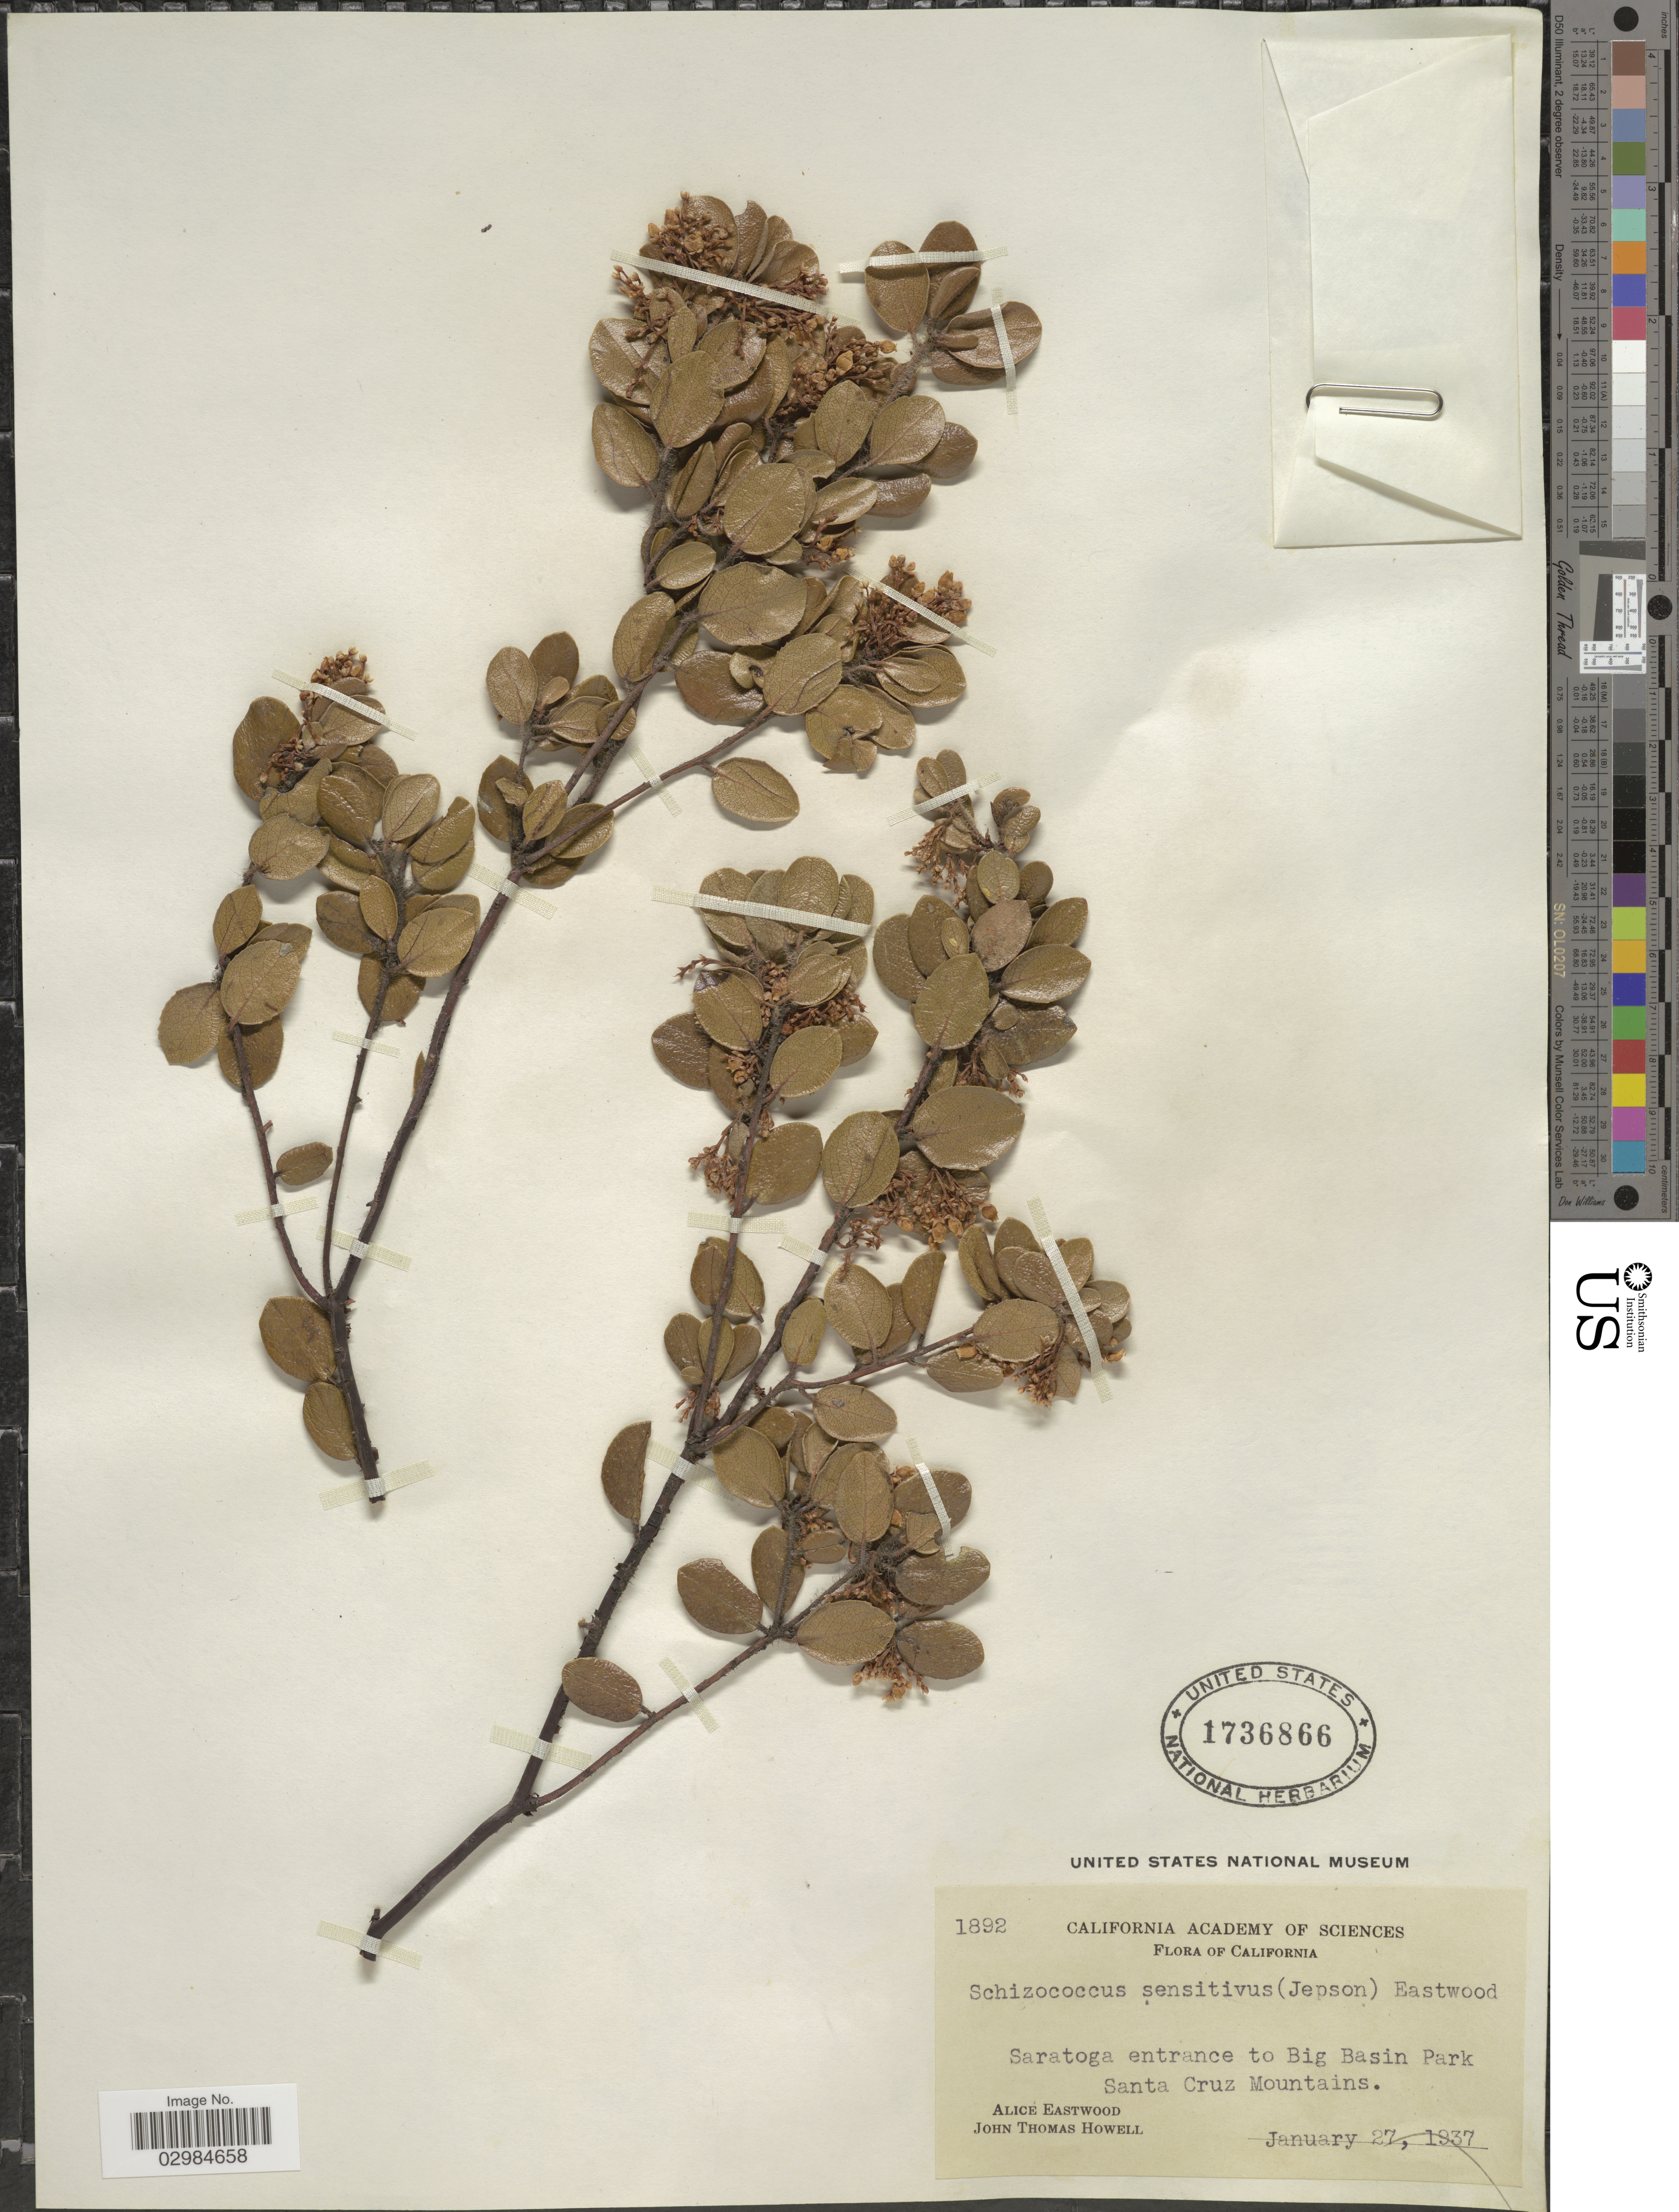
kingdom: Plantae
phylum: Tracheophyta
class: Magnoliopsida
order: Ericales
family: Ericaceae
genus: Arctostaphylos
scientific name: Arctostaphylos sensitiva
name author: Jeps.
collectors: A. Eastwood & J. T. Howell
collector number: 1892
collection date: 1937-01-27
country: United States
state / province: California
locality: Saratoga entrance to Bog Basin Park. Santa Cruz Mountains.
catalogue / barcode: US 1736866